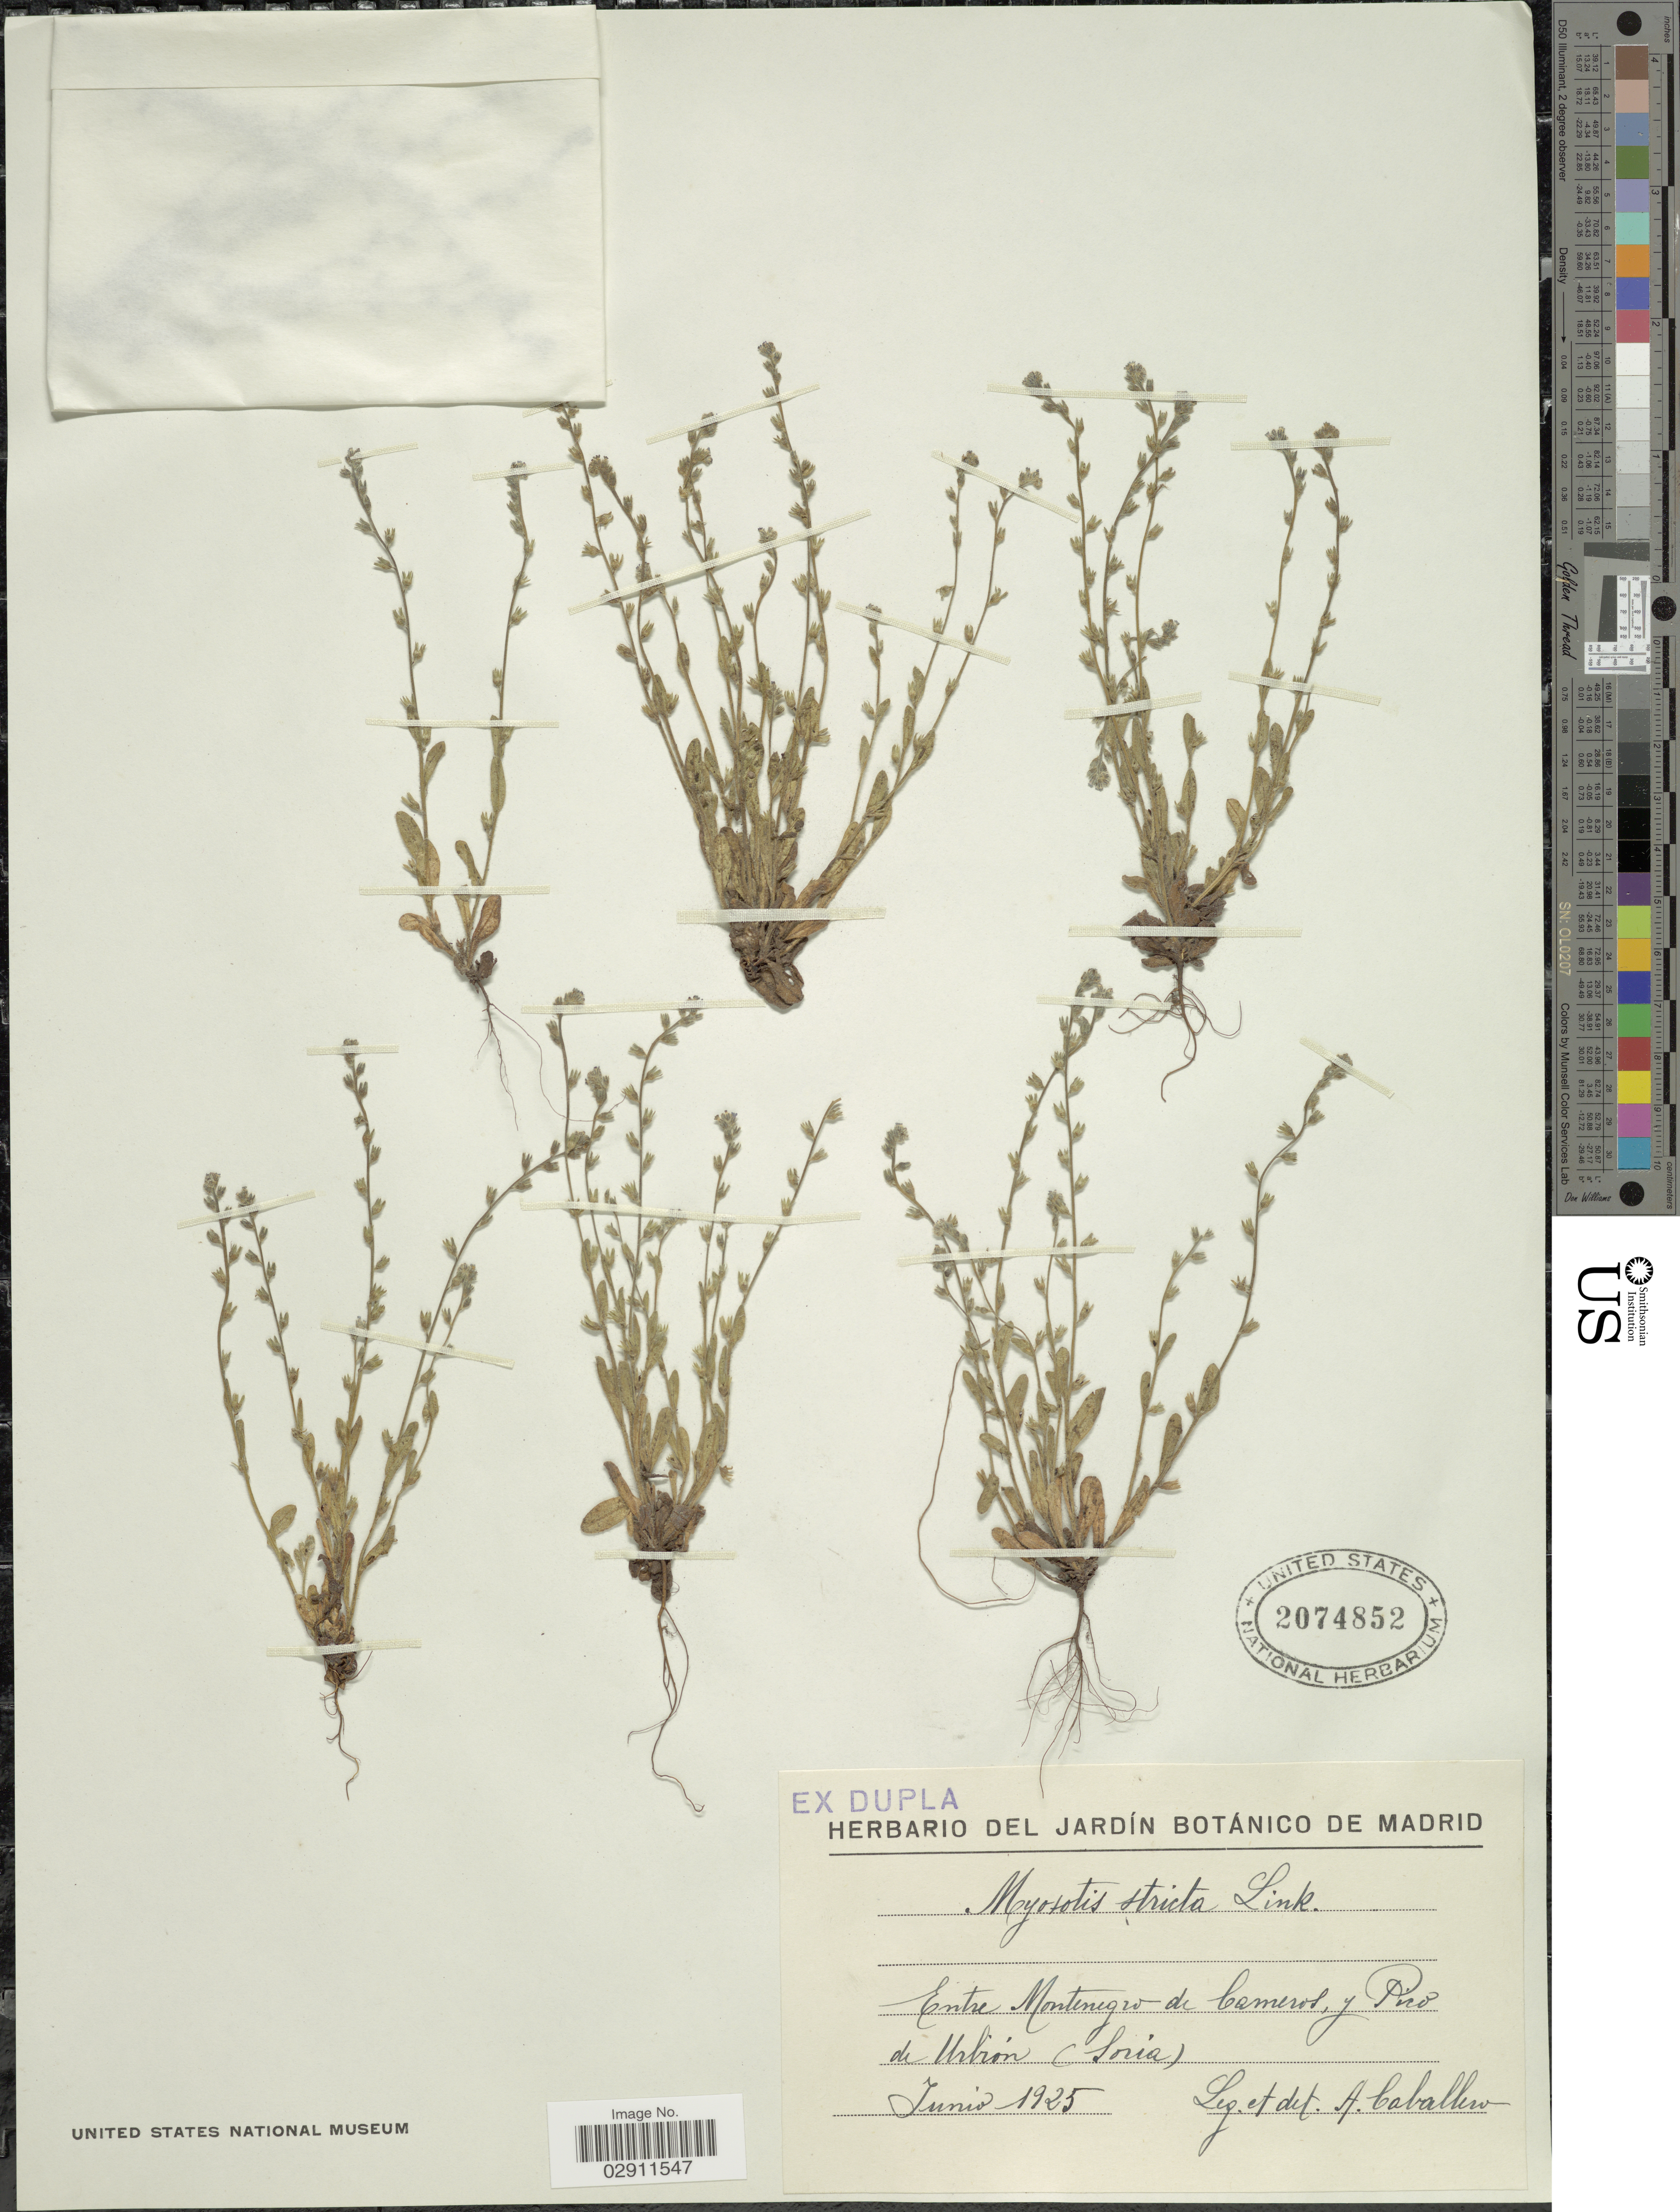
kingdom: Plantae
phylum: Tracheophyta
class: Magnoliopsida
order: Boraginales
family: Boraginaceae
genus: Myosotis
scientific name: Myosotis stricta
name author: Link ex Roem. & Schult.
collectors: A. Caballero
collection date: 1925-06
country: Spain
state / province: Castilla y León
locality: Entre Montenegro de Cameros, y Pico de Urbión (Soria).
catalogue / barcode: US 2074852